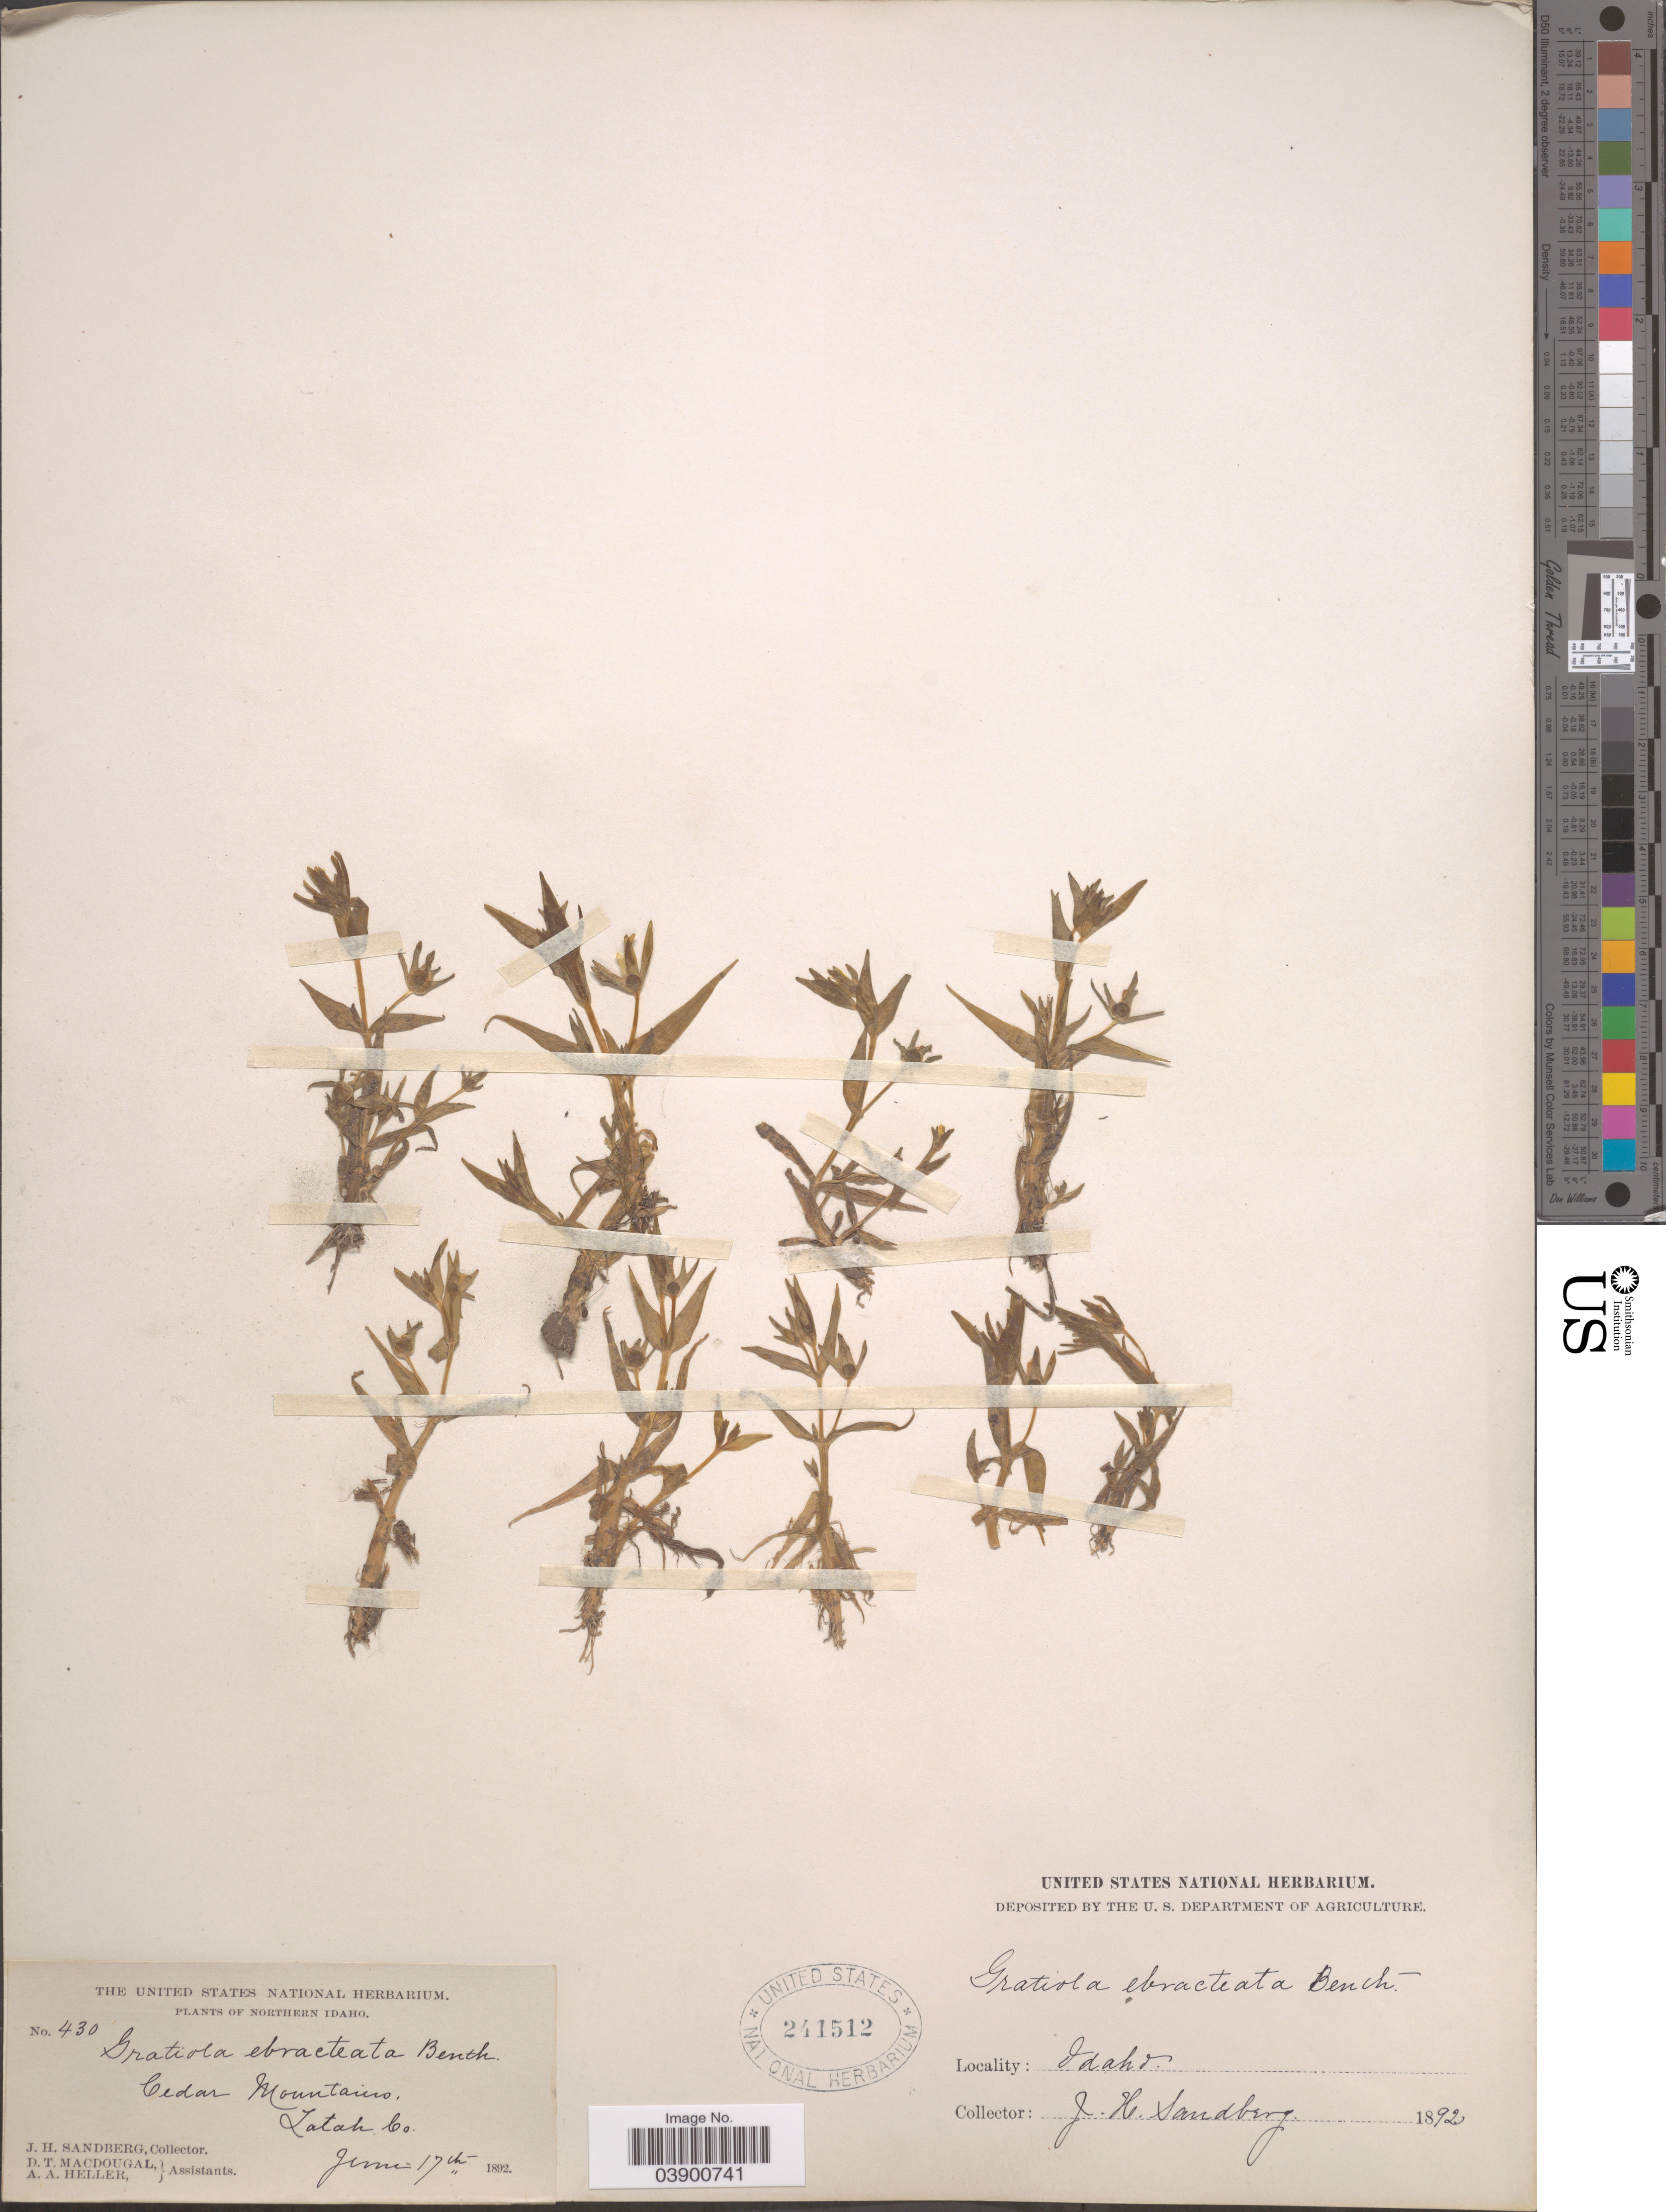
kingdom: Plantae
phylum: Tracheophyta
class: Magnoliopsida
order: Lamiales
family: Plantaginaceae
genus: Gratiola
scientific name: Gratiola ebracteata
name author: Benth.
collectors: J. H. Sandberg, D. T. MacDougal & A. A. Heller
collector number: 430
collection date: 1892-06-17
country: United States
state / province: Idaho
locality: Northern Idaho. Cedar Mountains. Latah Co.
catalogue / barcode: US 241512